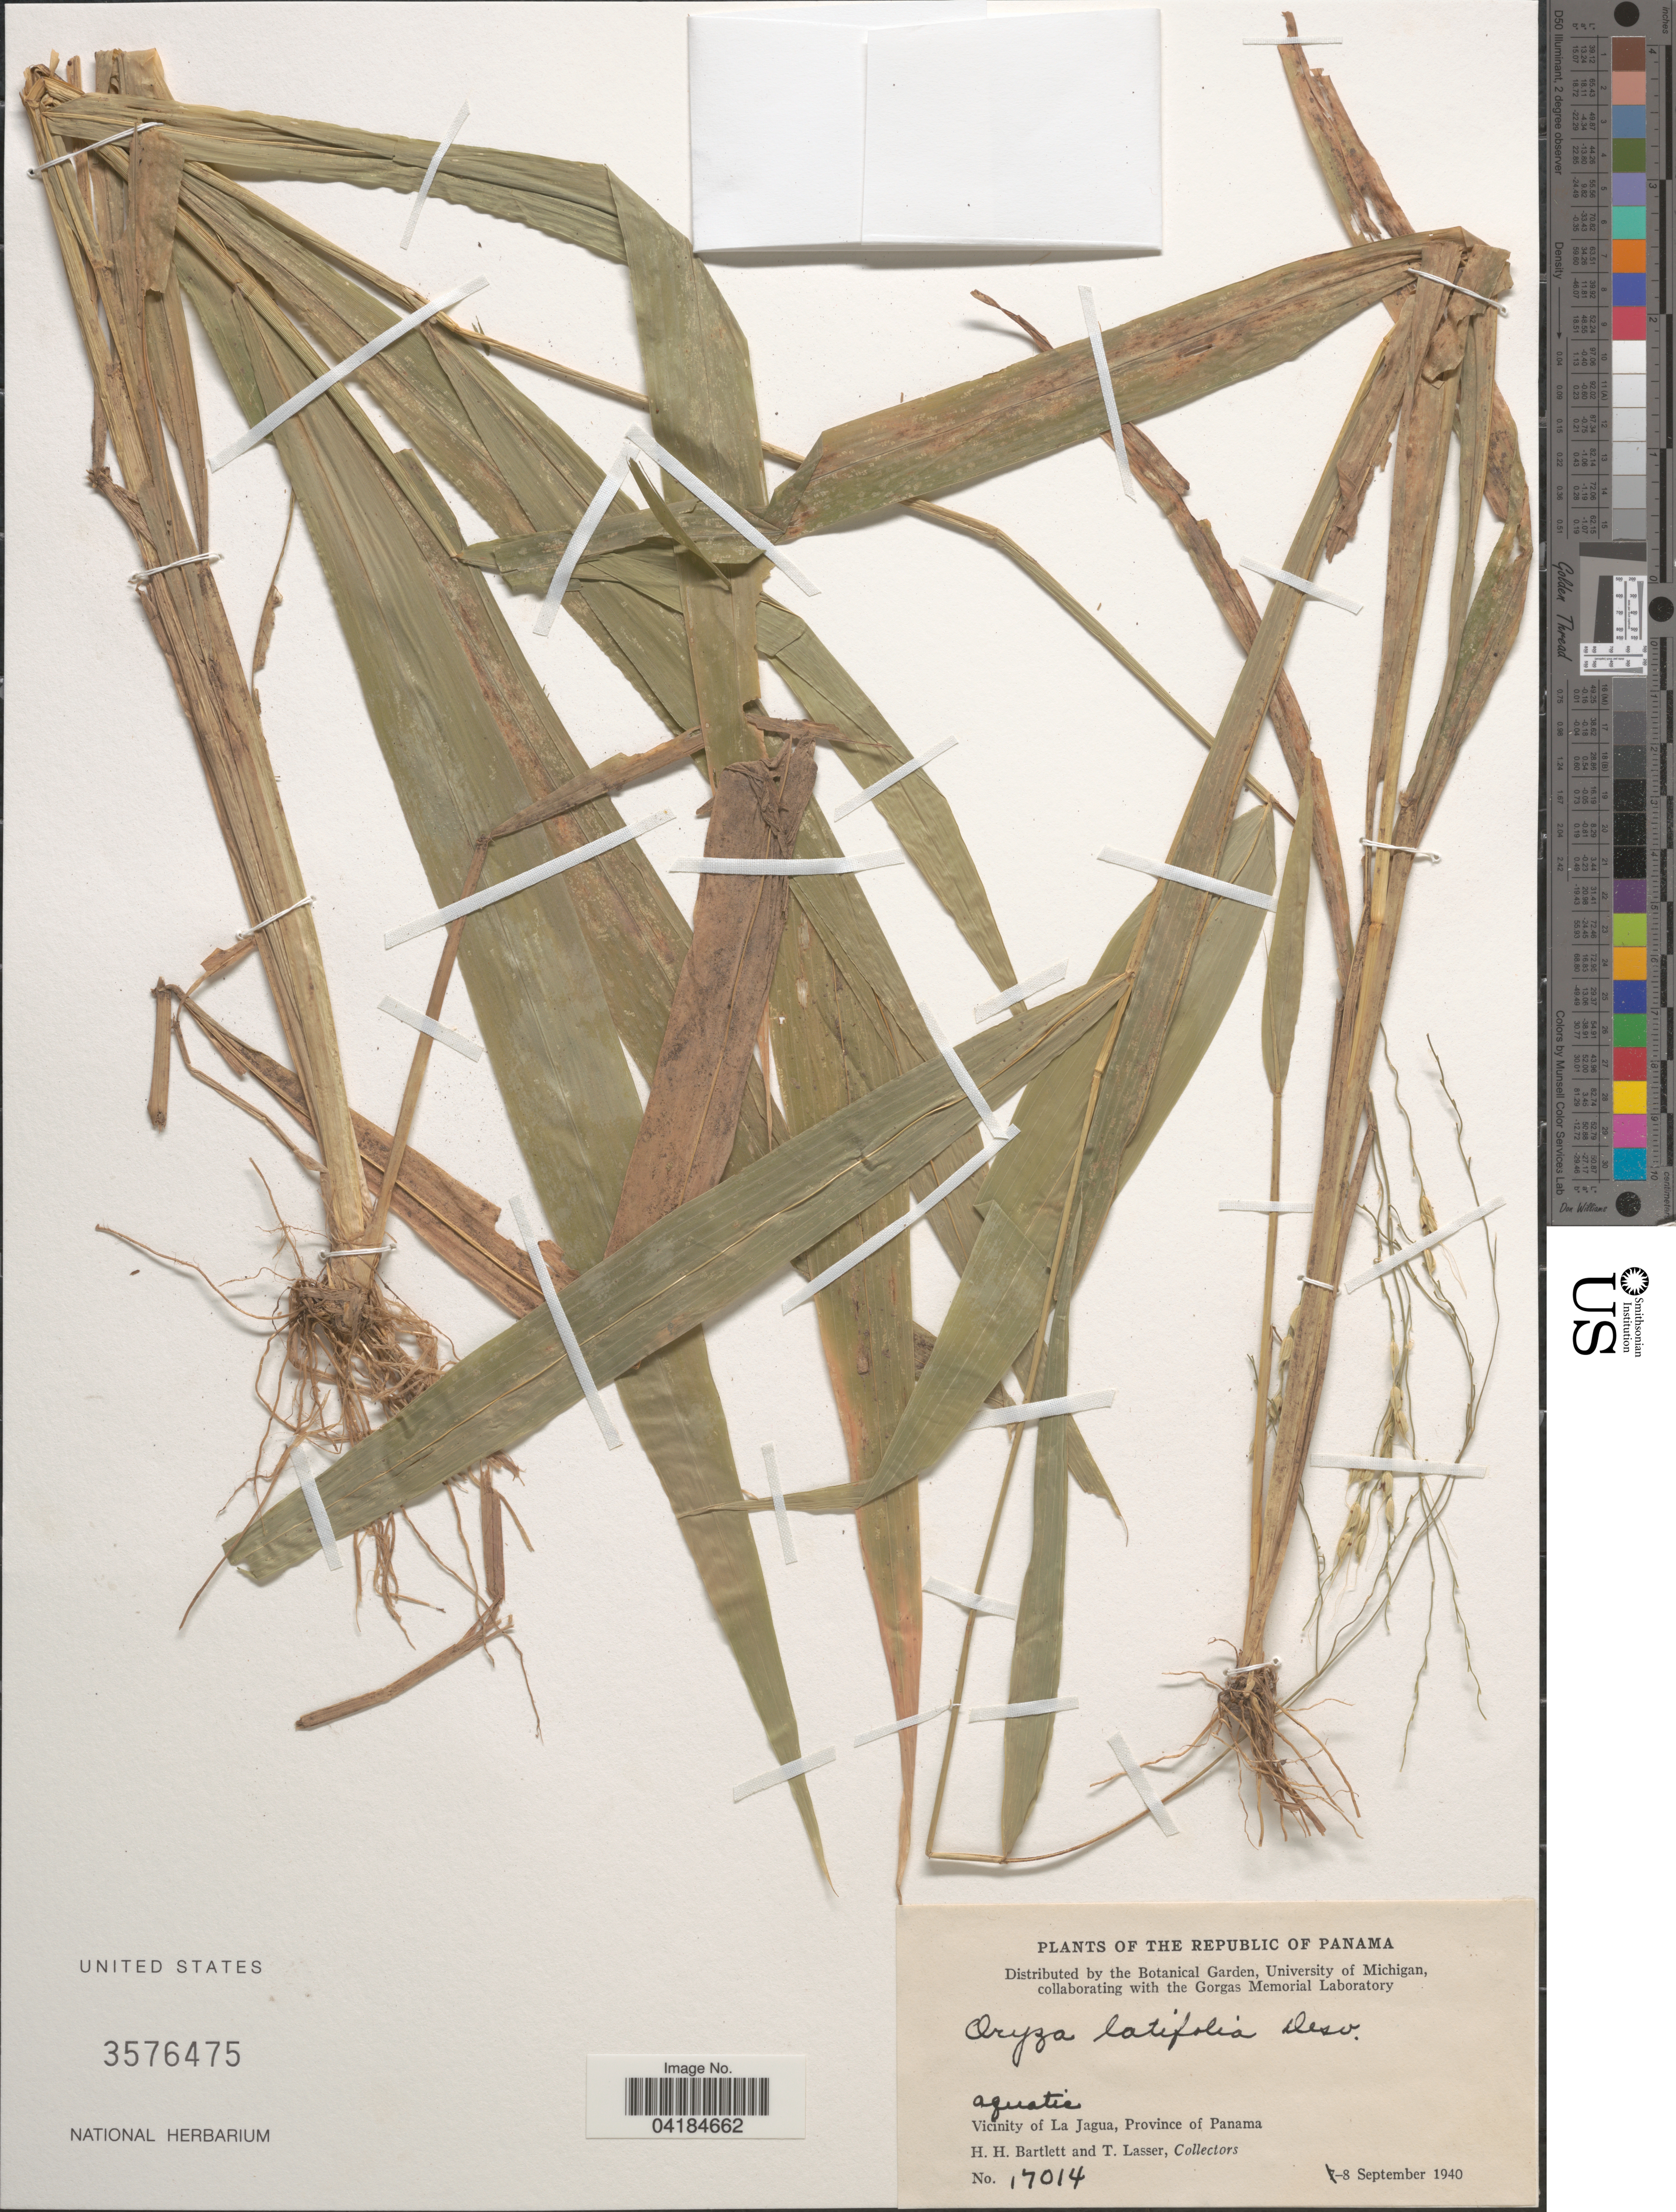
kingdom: Plantae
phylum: Tracheophyta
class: Liliopsida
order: Poales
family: Poaceae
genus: Oryza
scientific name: Oryza latifolia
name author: Desv.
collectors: H. H. Bartlett & T. Lasser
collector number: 17014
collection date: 1940-09-08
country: Panama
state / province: Panamá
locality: The Republic of Panama. Vicinity of La Jagua.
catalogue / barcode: US 3576475